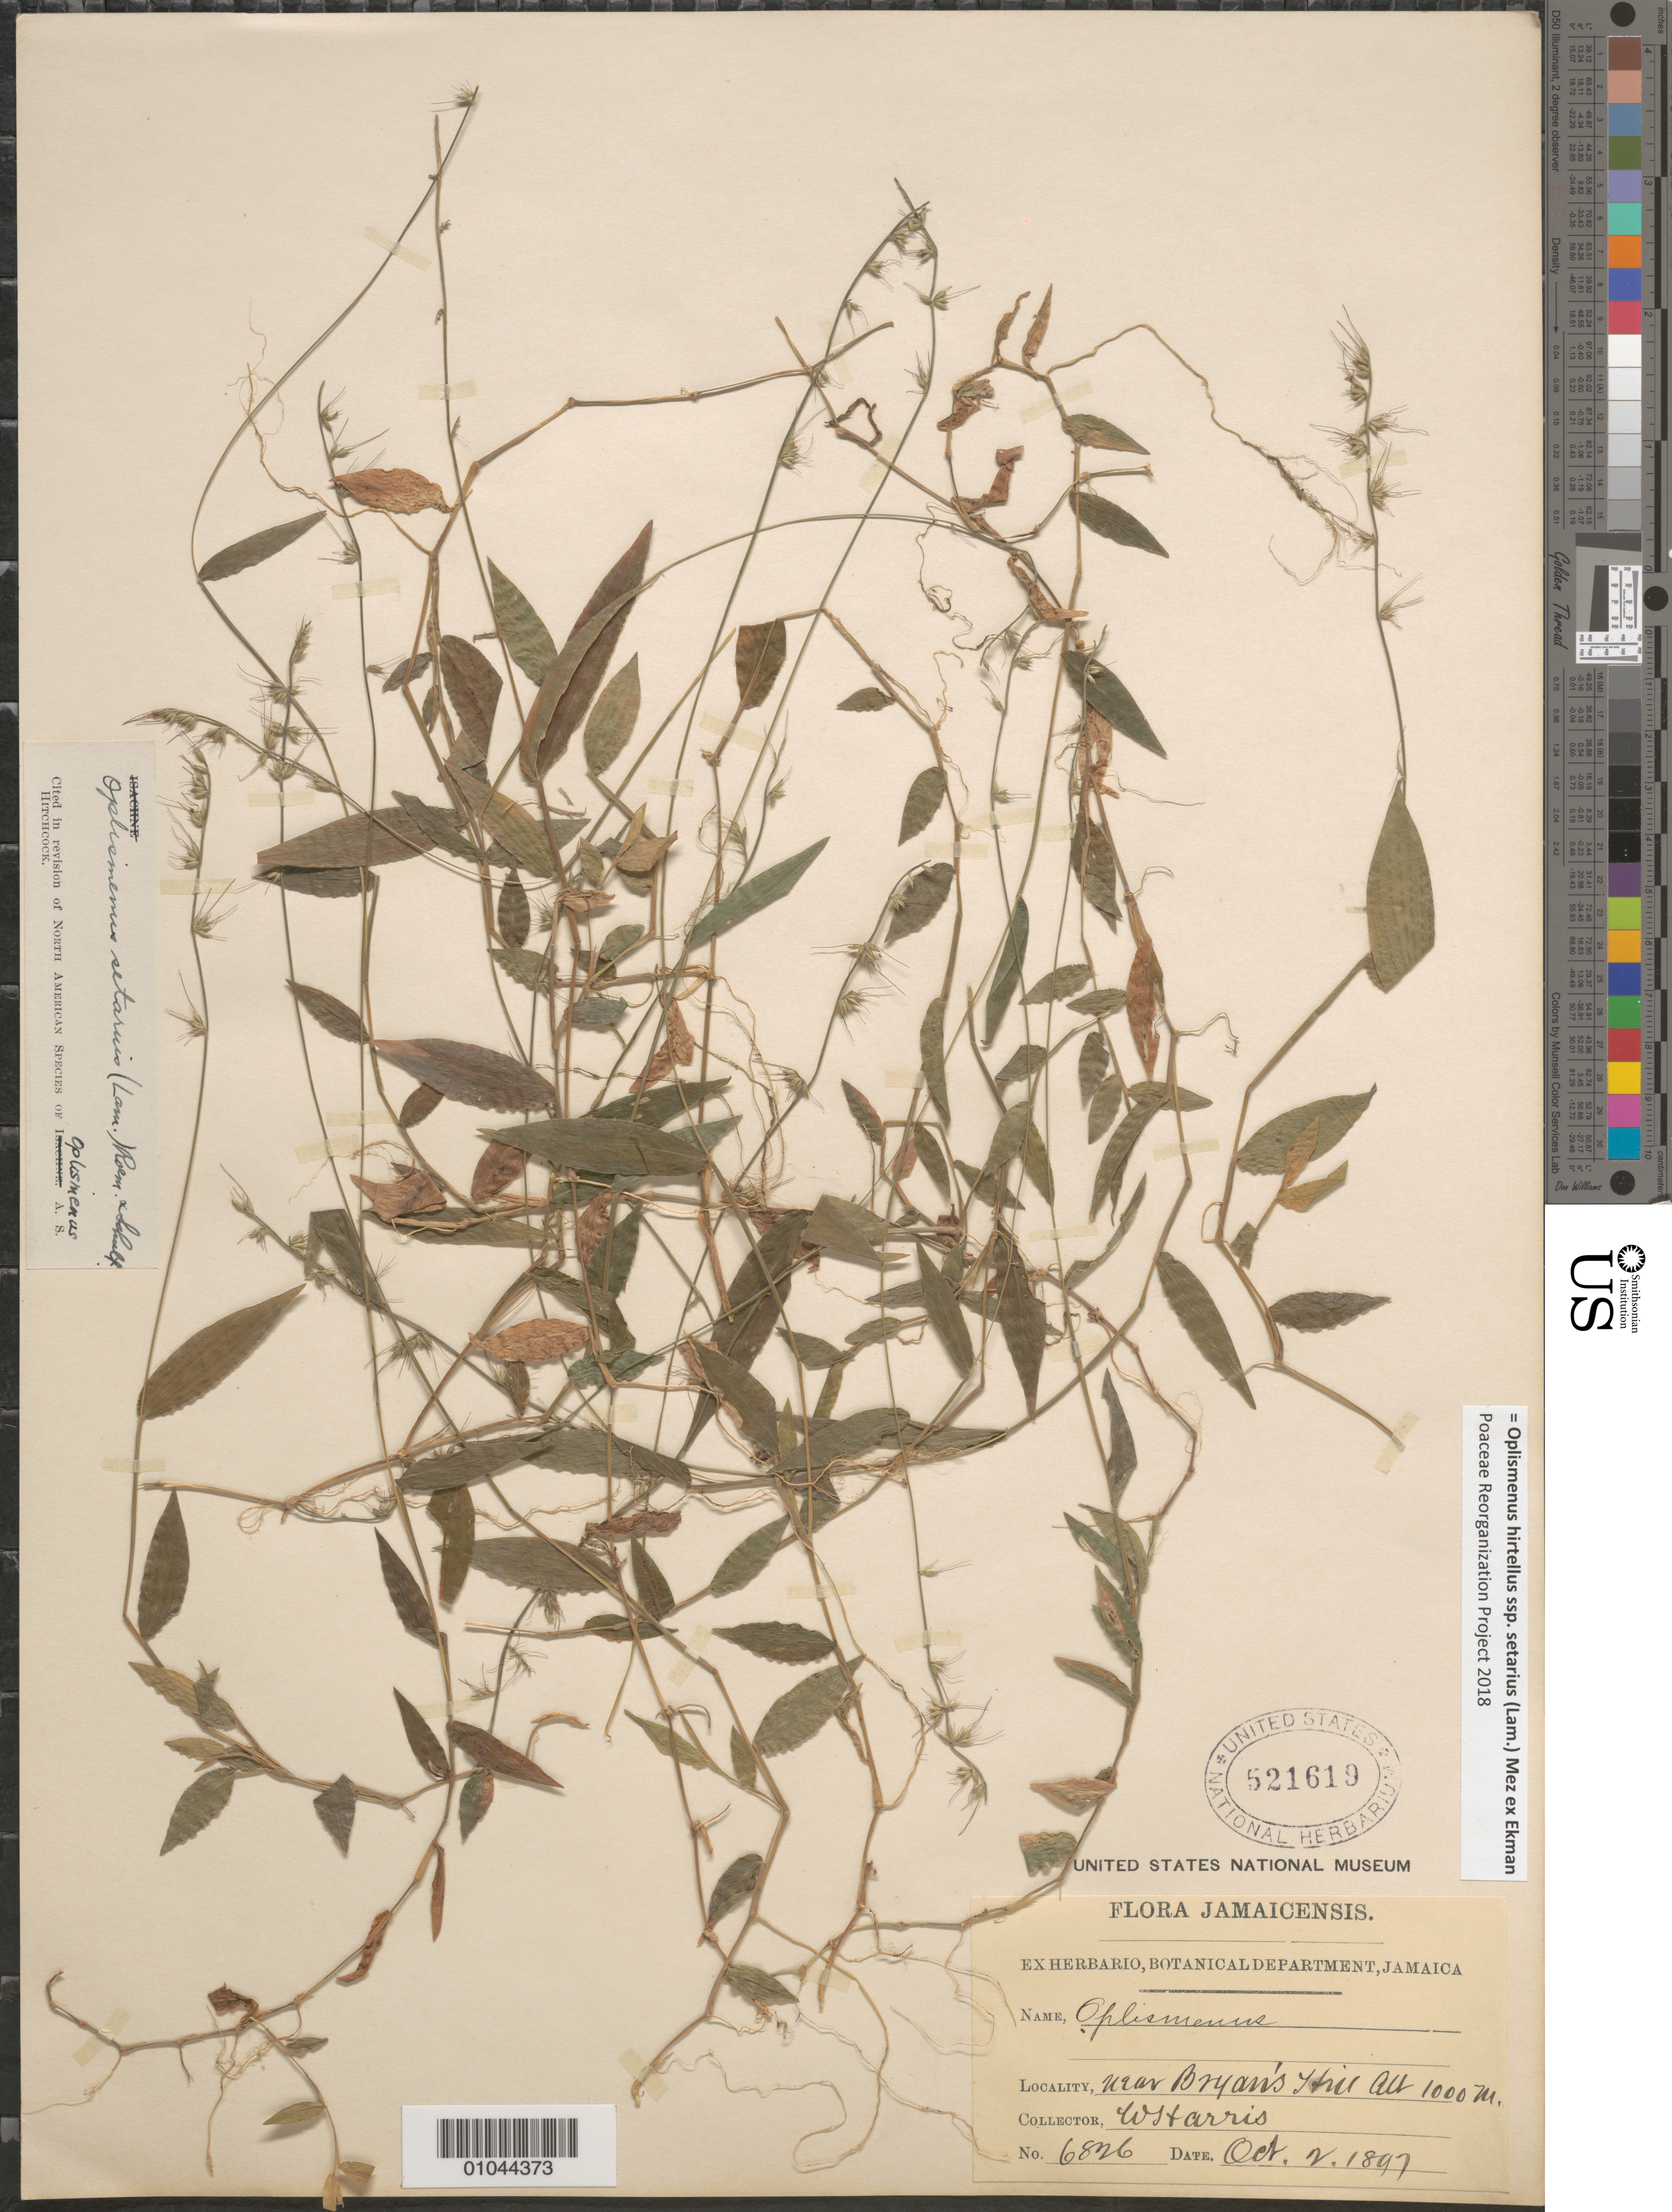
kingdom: Plantae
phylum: Tracheophyta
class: Liliopsida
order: Poales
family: Poaceae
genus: Oplismenus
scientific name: Oplismenus hirtellus subsp. setarius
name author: (Lam.) Mez ex Ekman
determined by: Poaceae Reorganization Project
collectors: W. Harris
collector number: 6896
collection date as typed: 02 Oct 1897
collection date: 1897-10-02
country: Jamaica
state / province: Clarendon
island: Jamaica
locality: near Byrons Hill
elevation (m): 1000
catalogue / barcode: US 521619